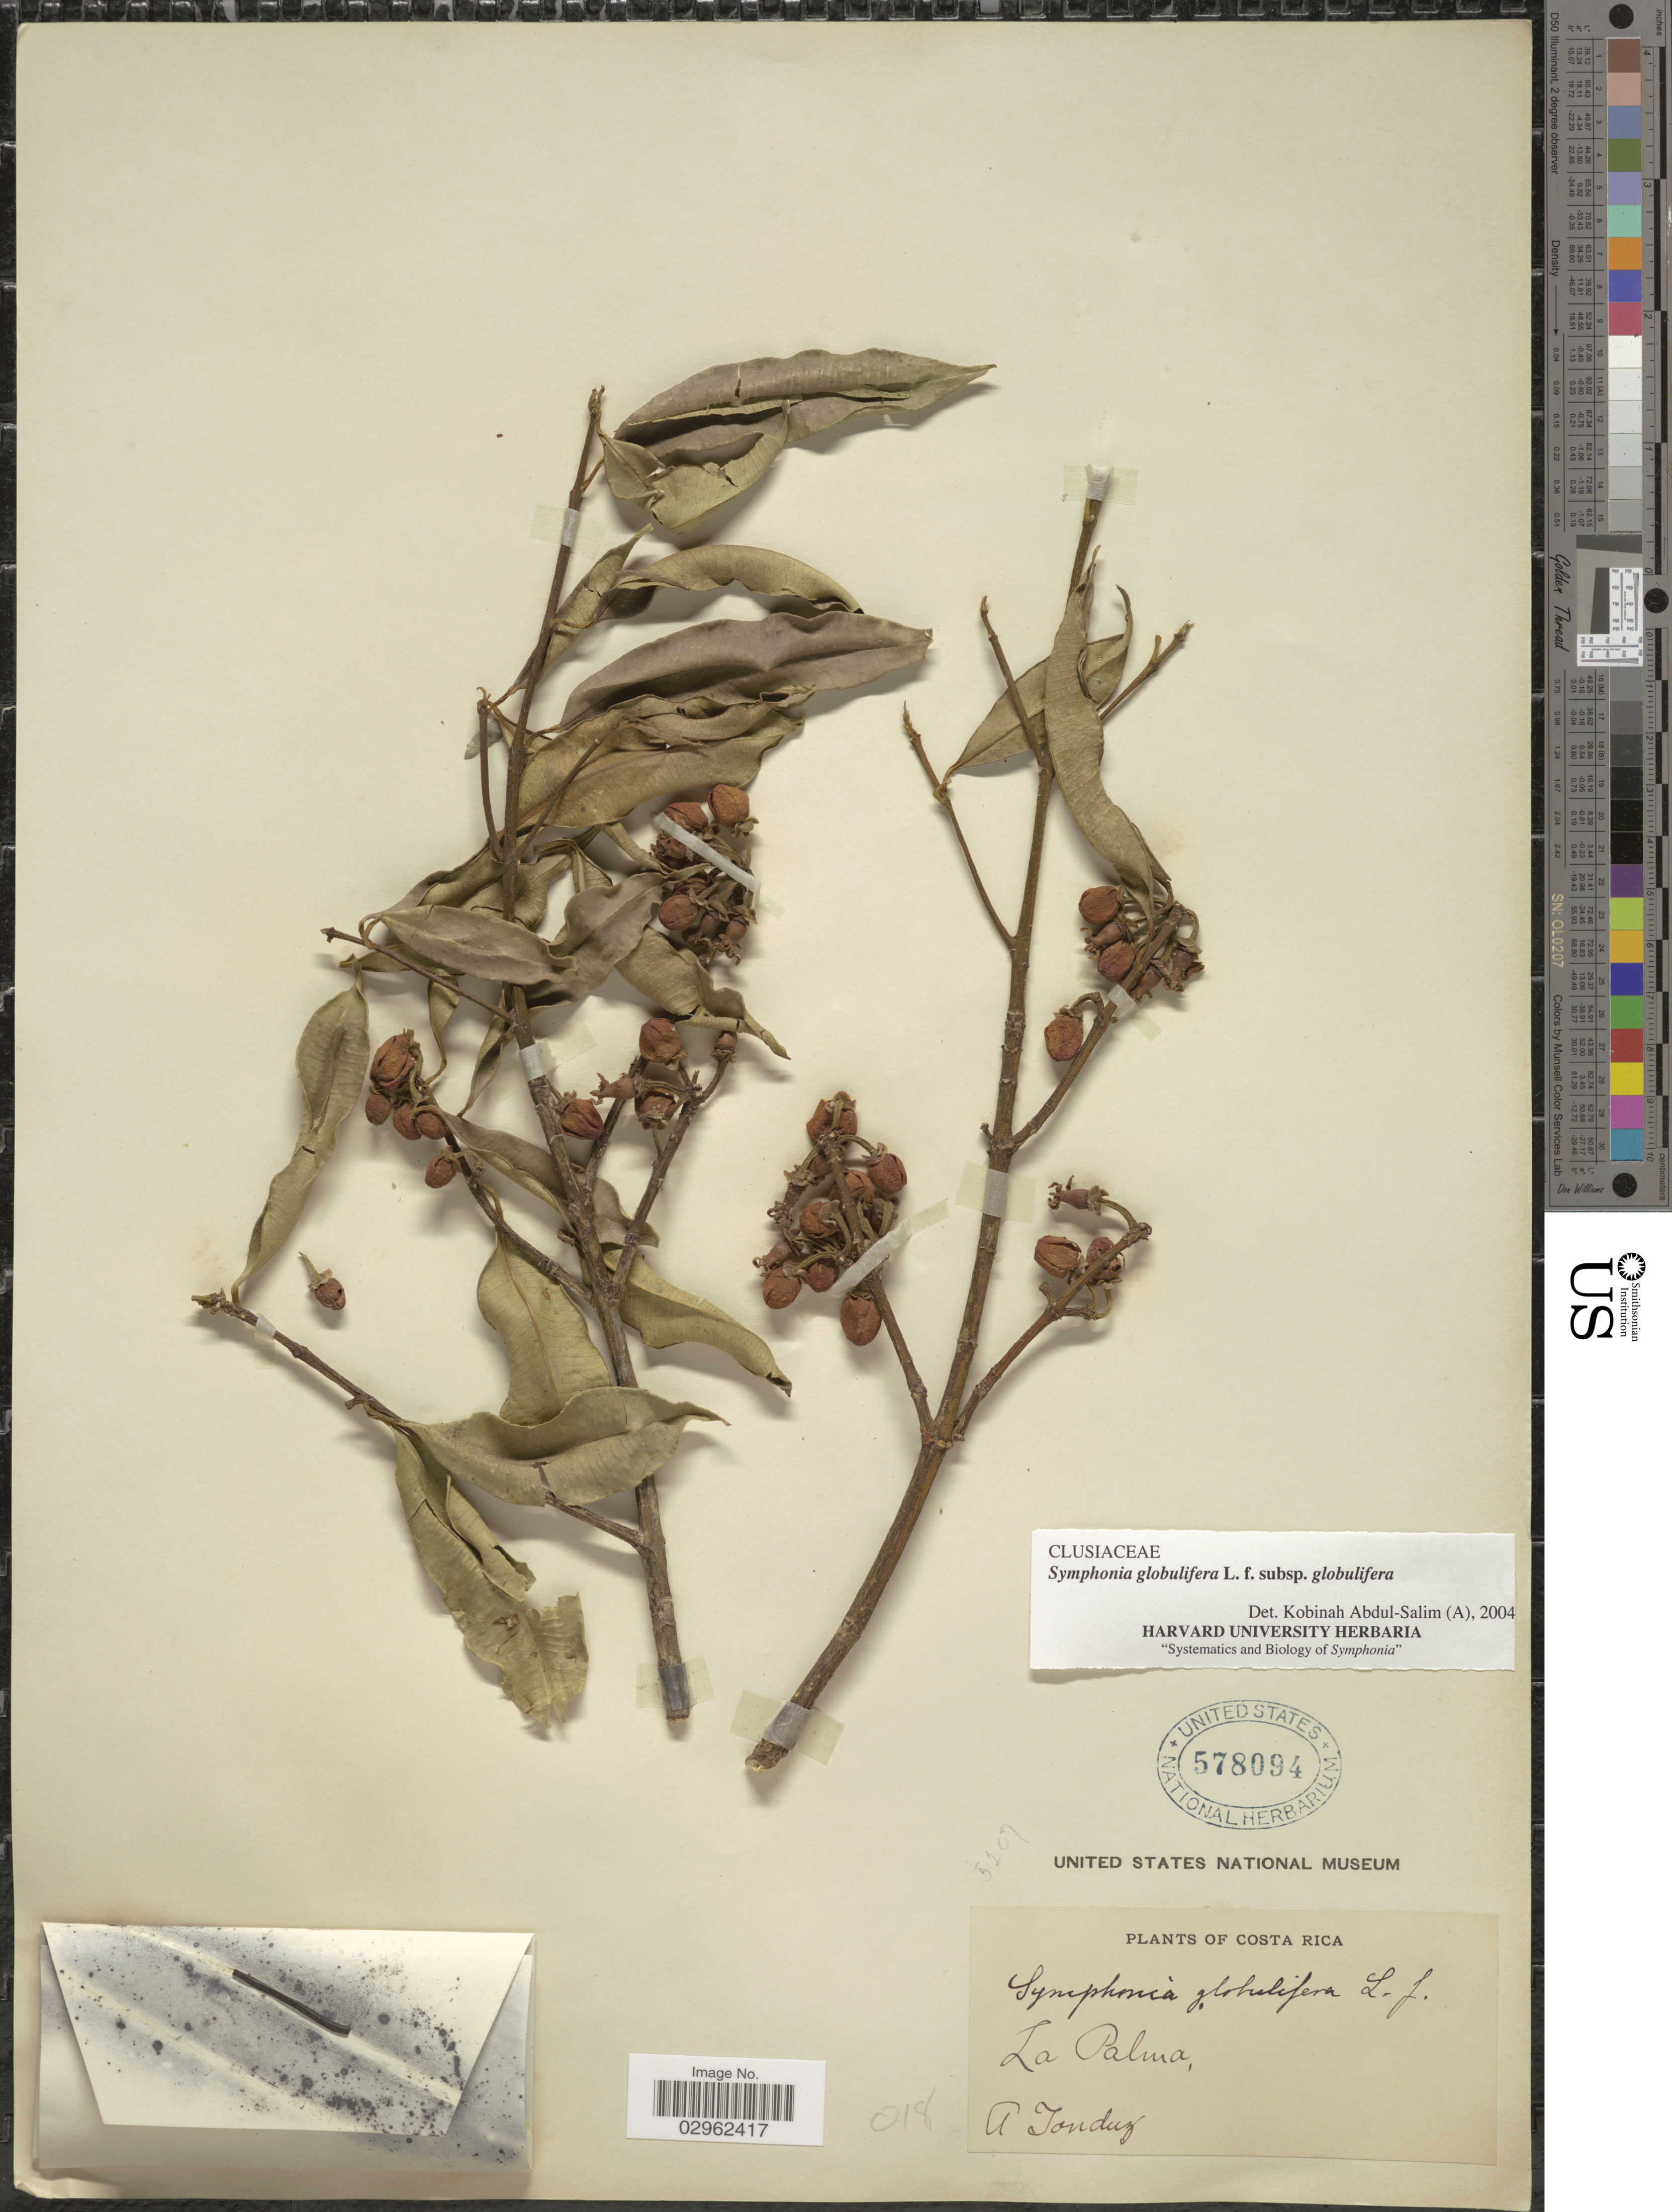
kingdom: Plantae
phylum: Tracheophyta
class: Magnoliopsida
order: Malpighiales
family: Clusiaceae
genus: Symphonia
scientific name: Symphonia globulifera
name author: L. f.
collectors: A. Tonduz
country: Costa Rica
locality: La Palma.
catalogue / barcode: US 578094